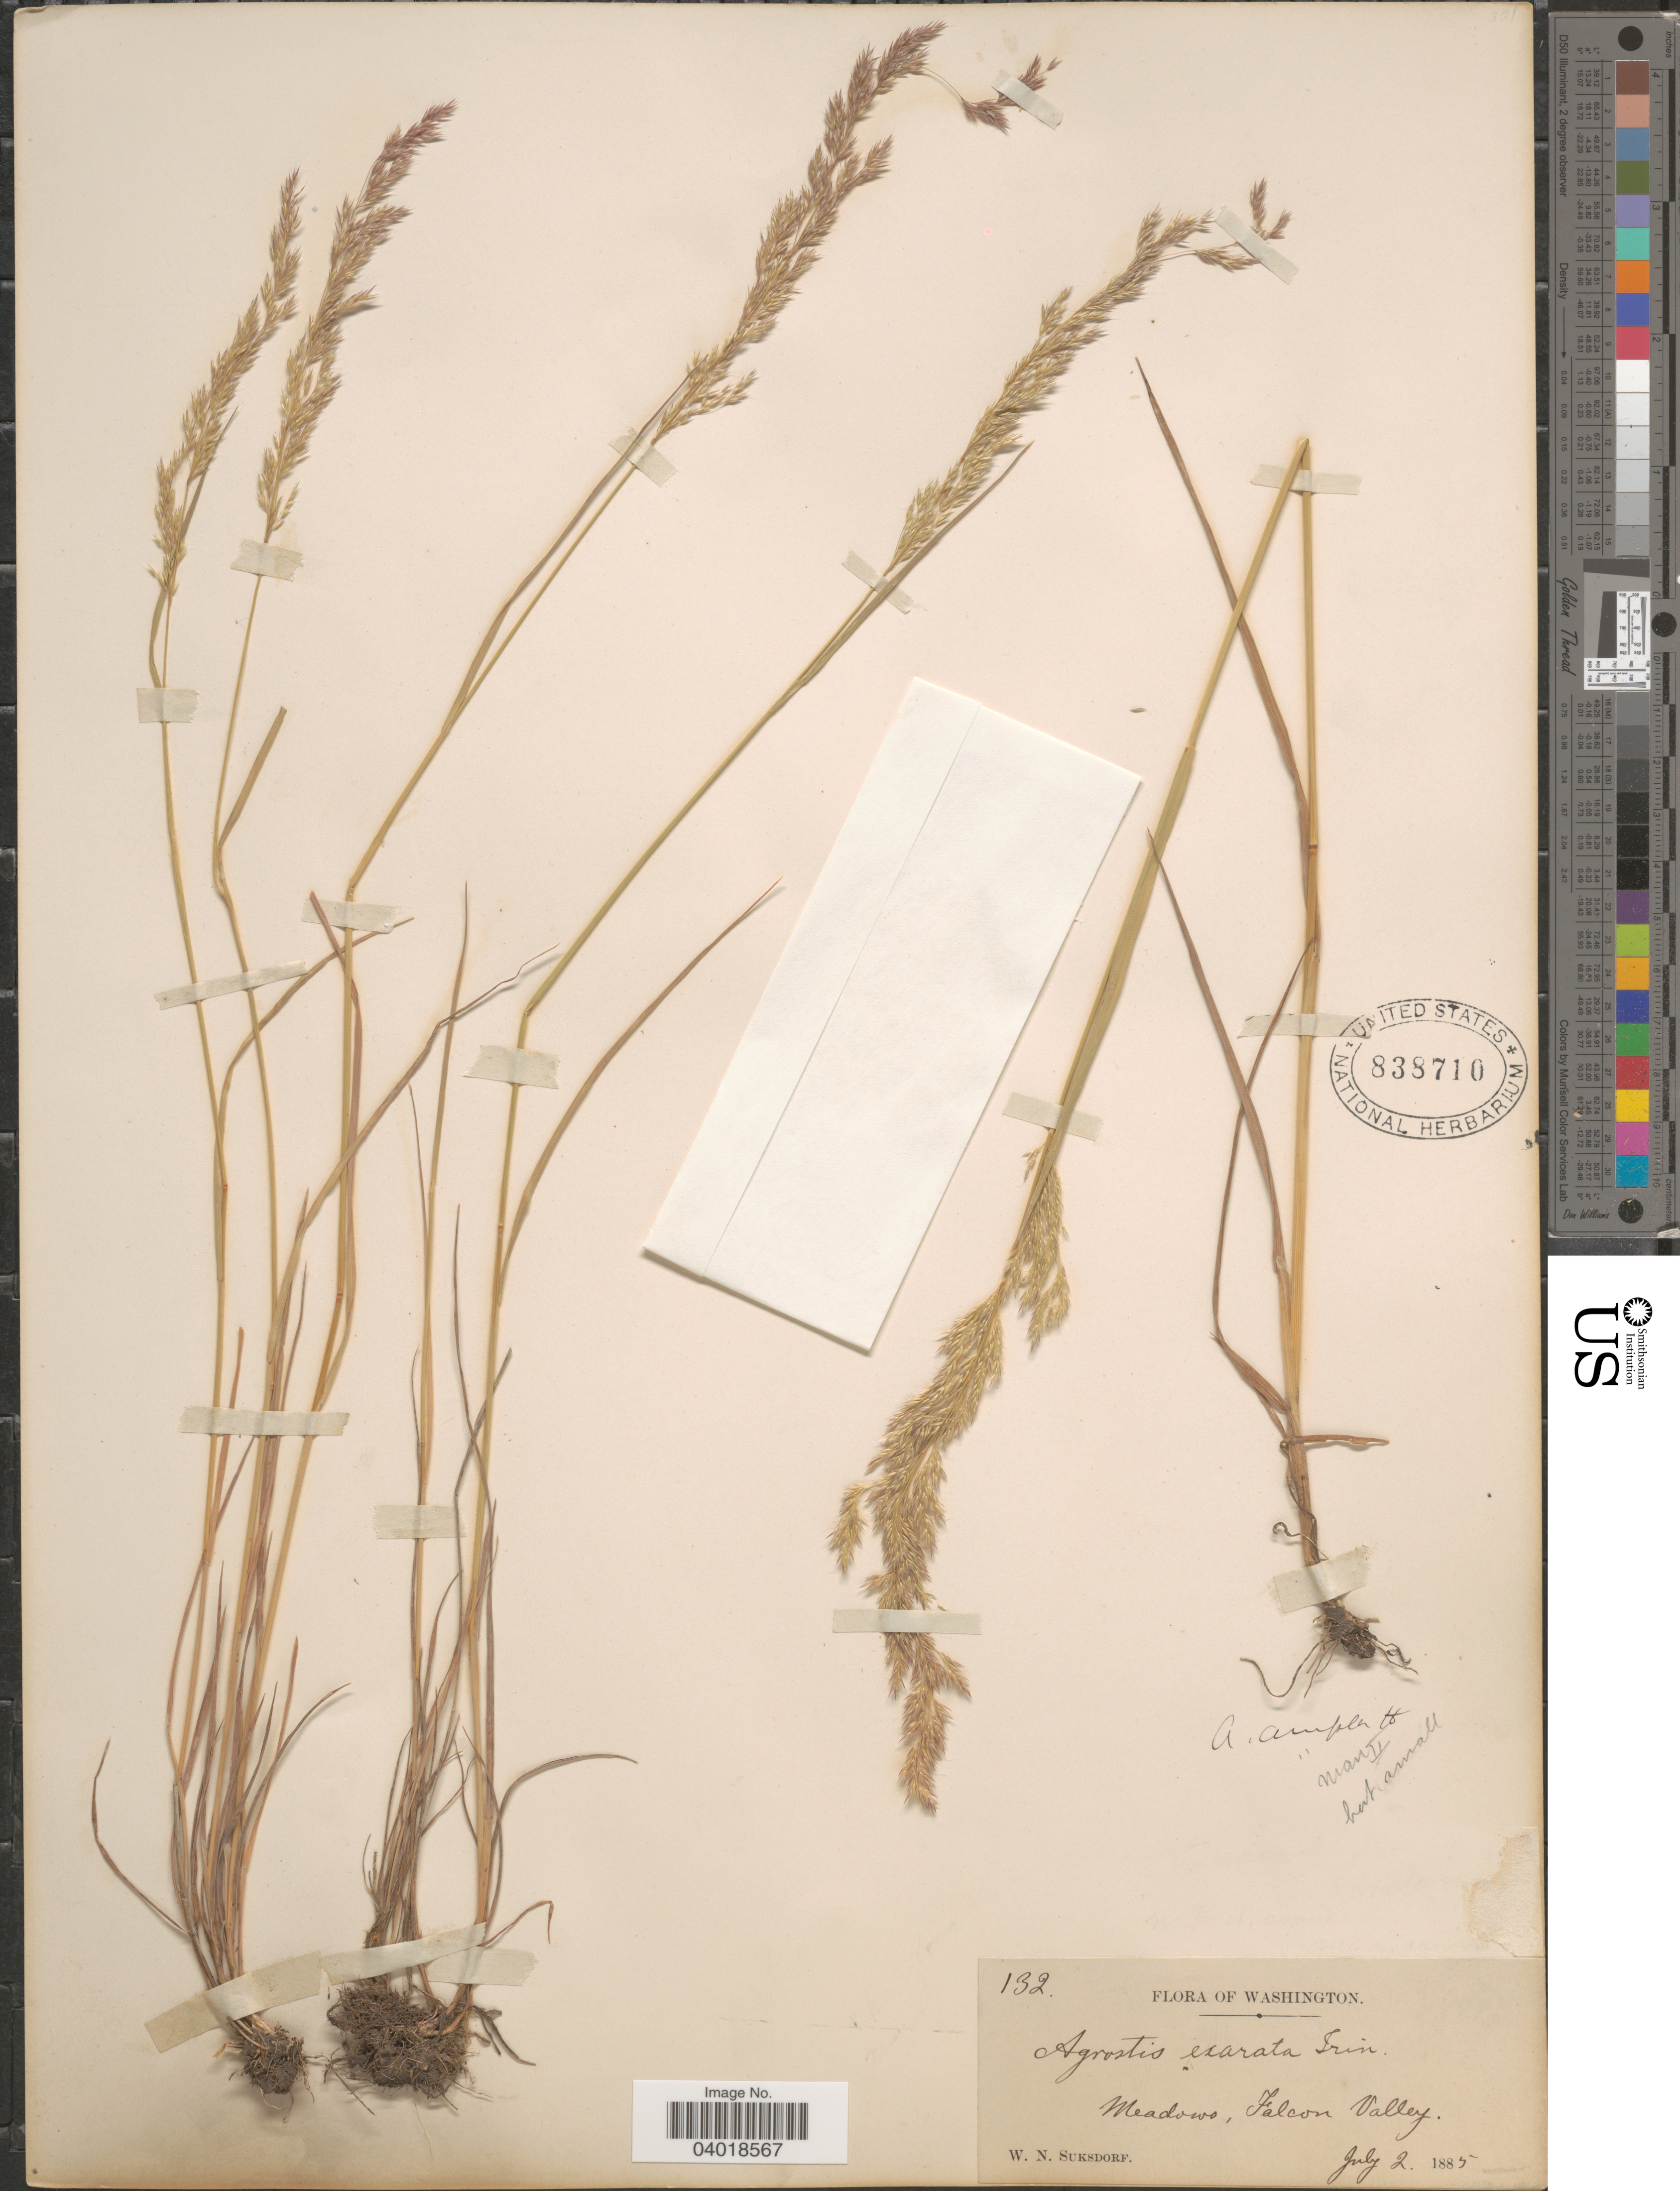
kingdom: Plantae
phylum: Tracheophyta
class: Liliopsida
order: Poales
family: Poaceae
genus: Agrostis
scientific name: Agrostis exarata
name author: Trin.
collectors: W. N. Suksdorf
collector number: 132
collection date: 1885-07-02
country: United States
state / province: Washington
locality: Meadows, Falcon Valley.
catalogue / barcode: US 838710